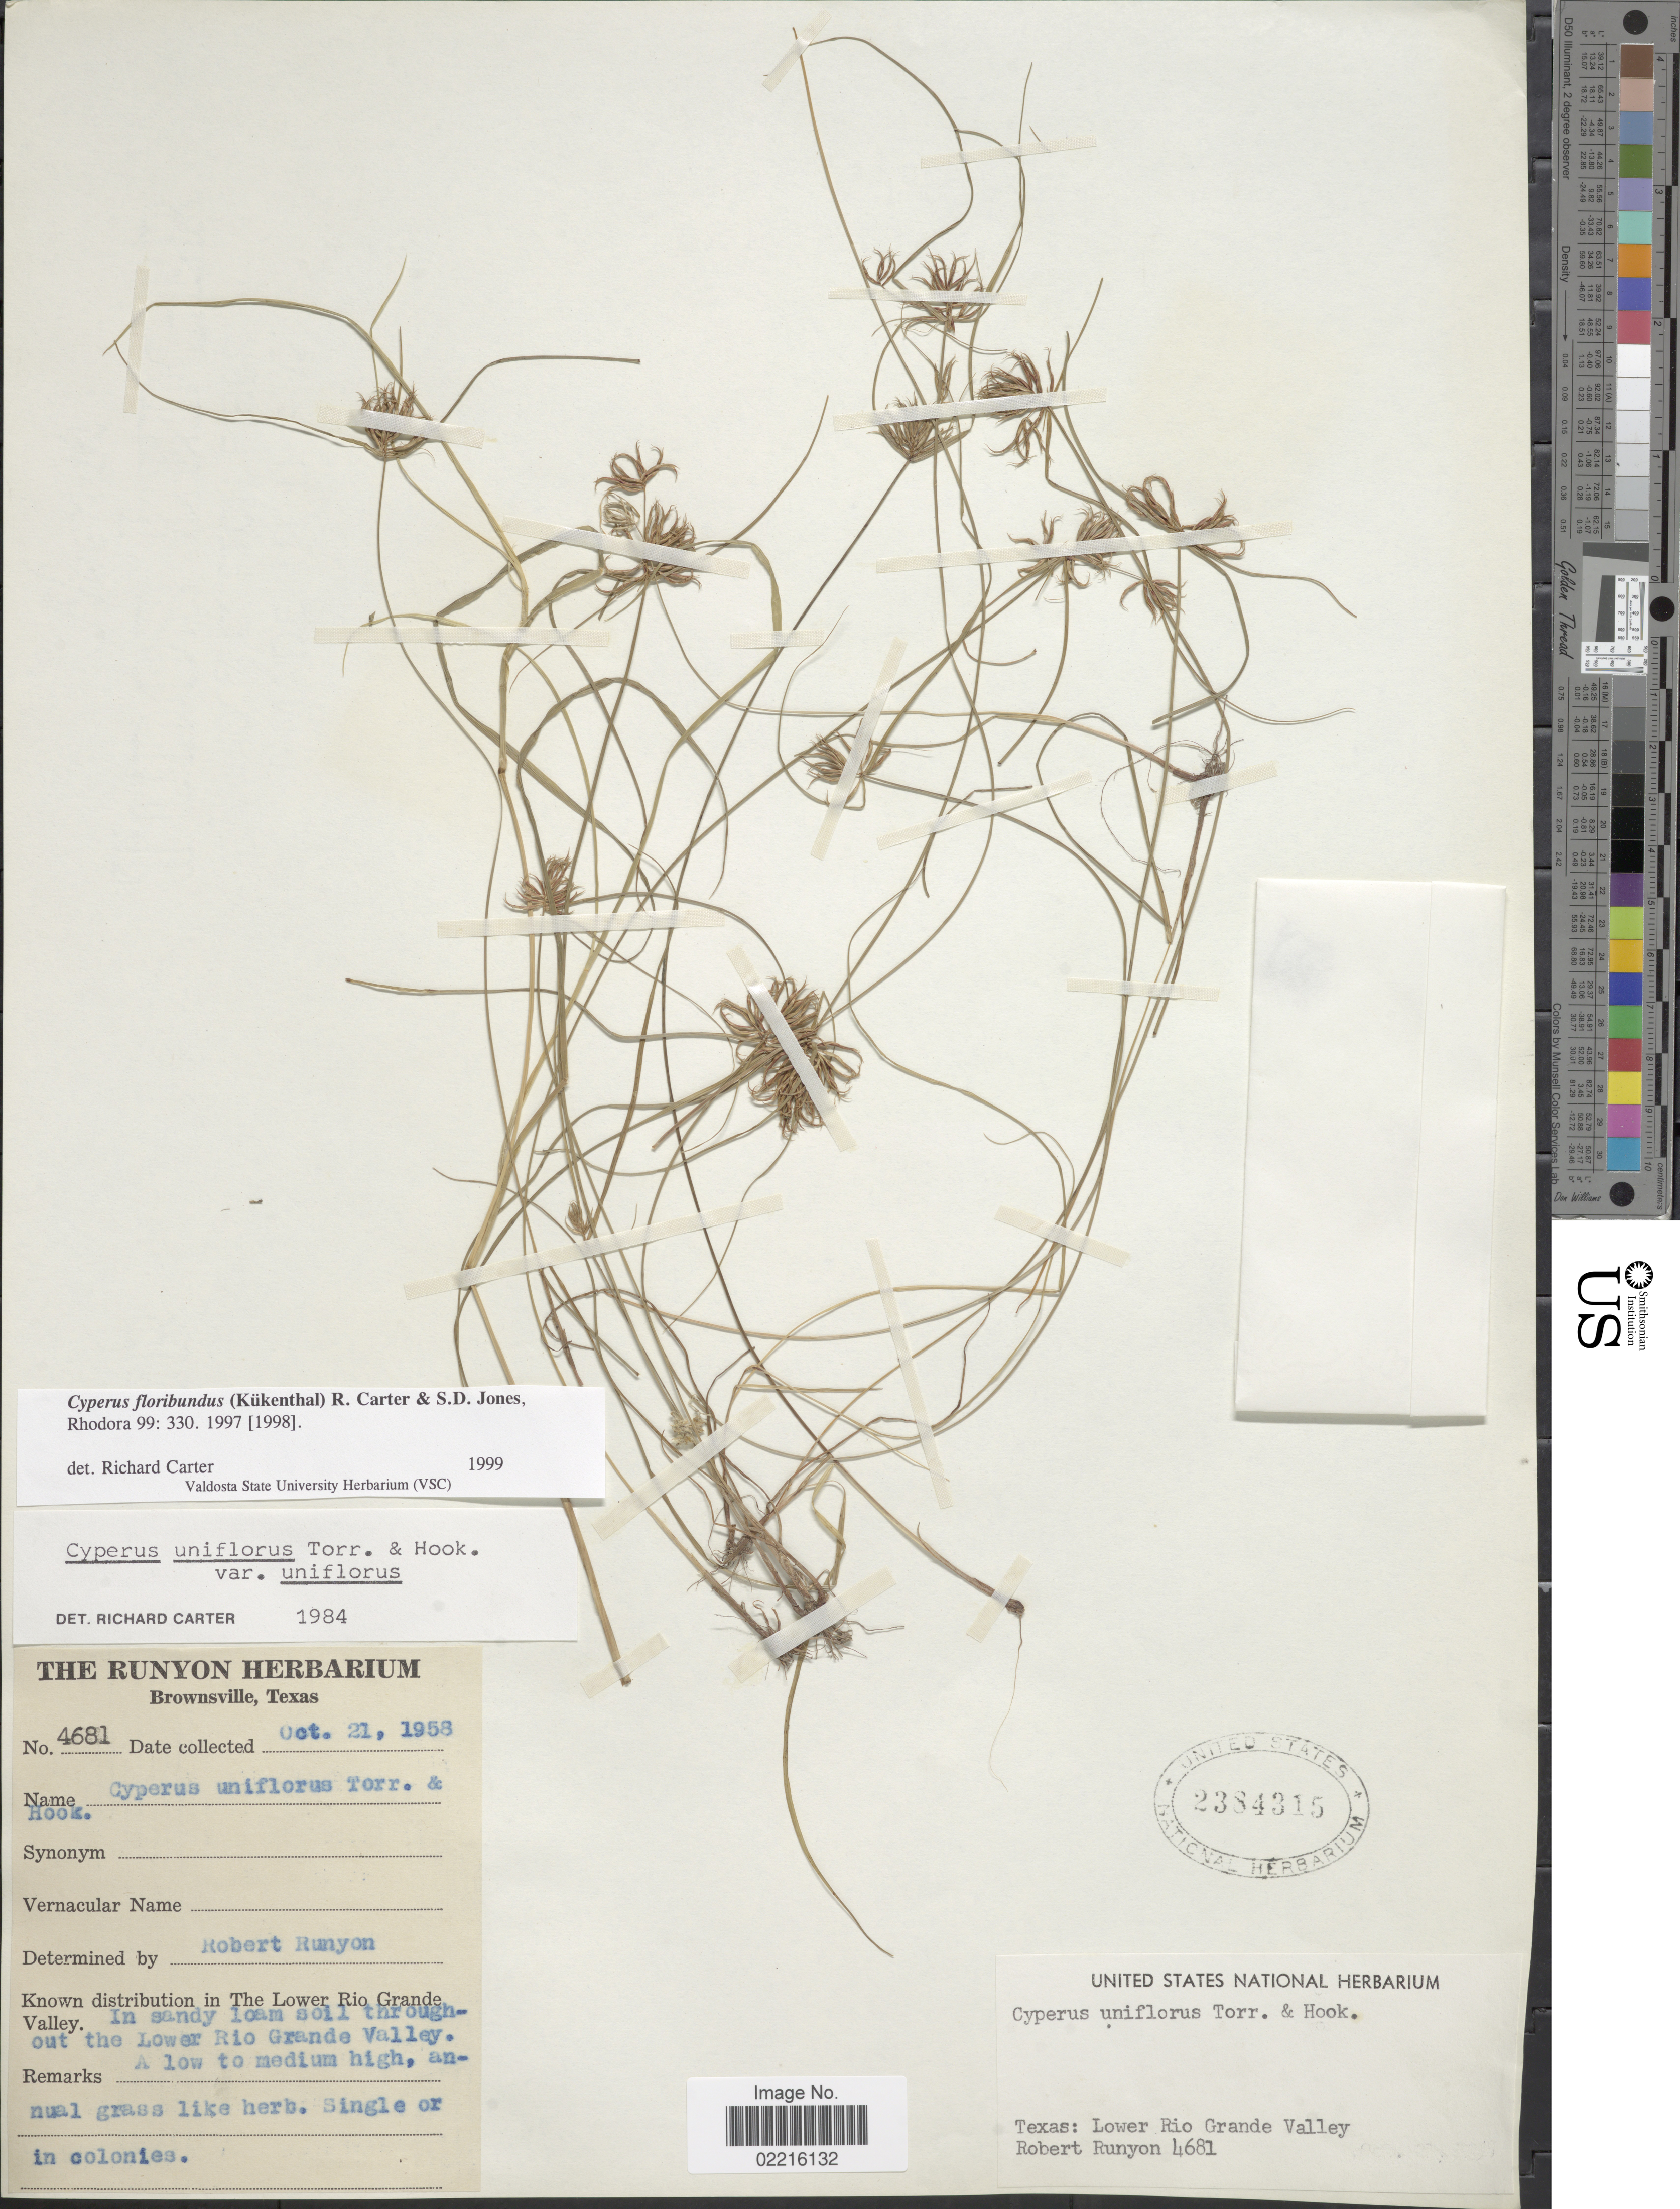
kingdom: Plantae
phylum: Tracheophyta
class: Liliopsida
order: Poales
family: Cyperaceae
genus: Cyperus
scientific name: Cyperus floribundus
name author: (Kük.) R. Carter & S.D. Jones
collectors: R. Runyon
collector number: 4681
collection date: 1958-10-21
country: United States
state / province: Texas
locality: Lower Rio Grande Valley, Known distribution in The Lower Rio Grande Valley. In sandy loam soil throughout the Lower Rio Grande Valley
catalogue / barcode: US 2384316